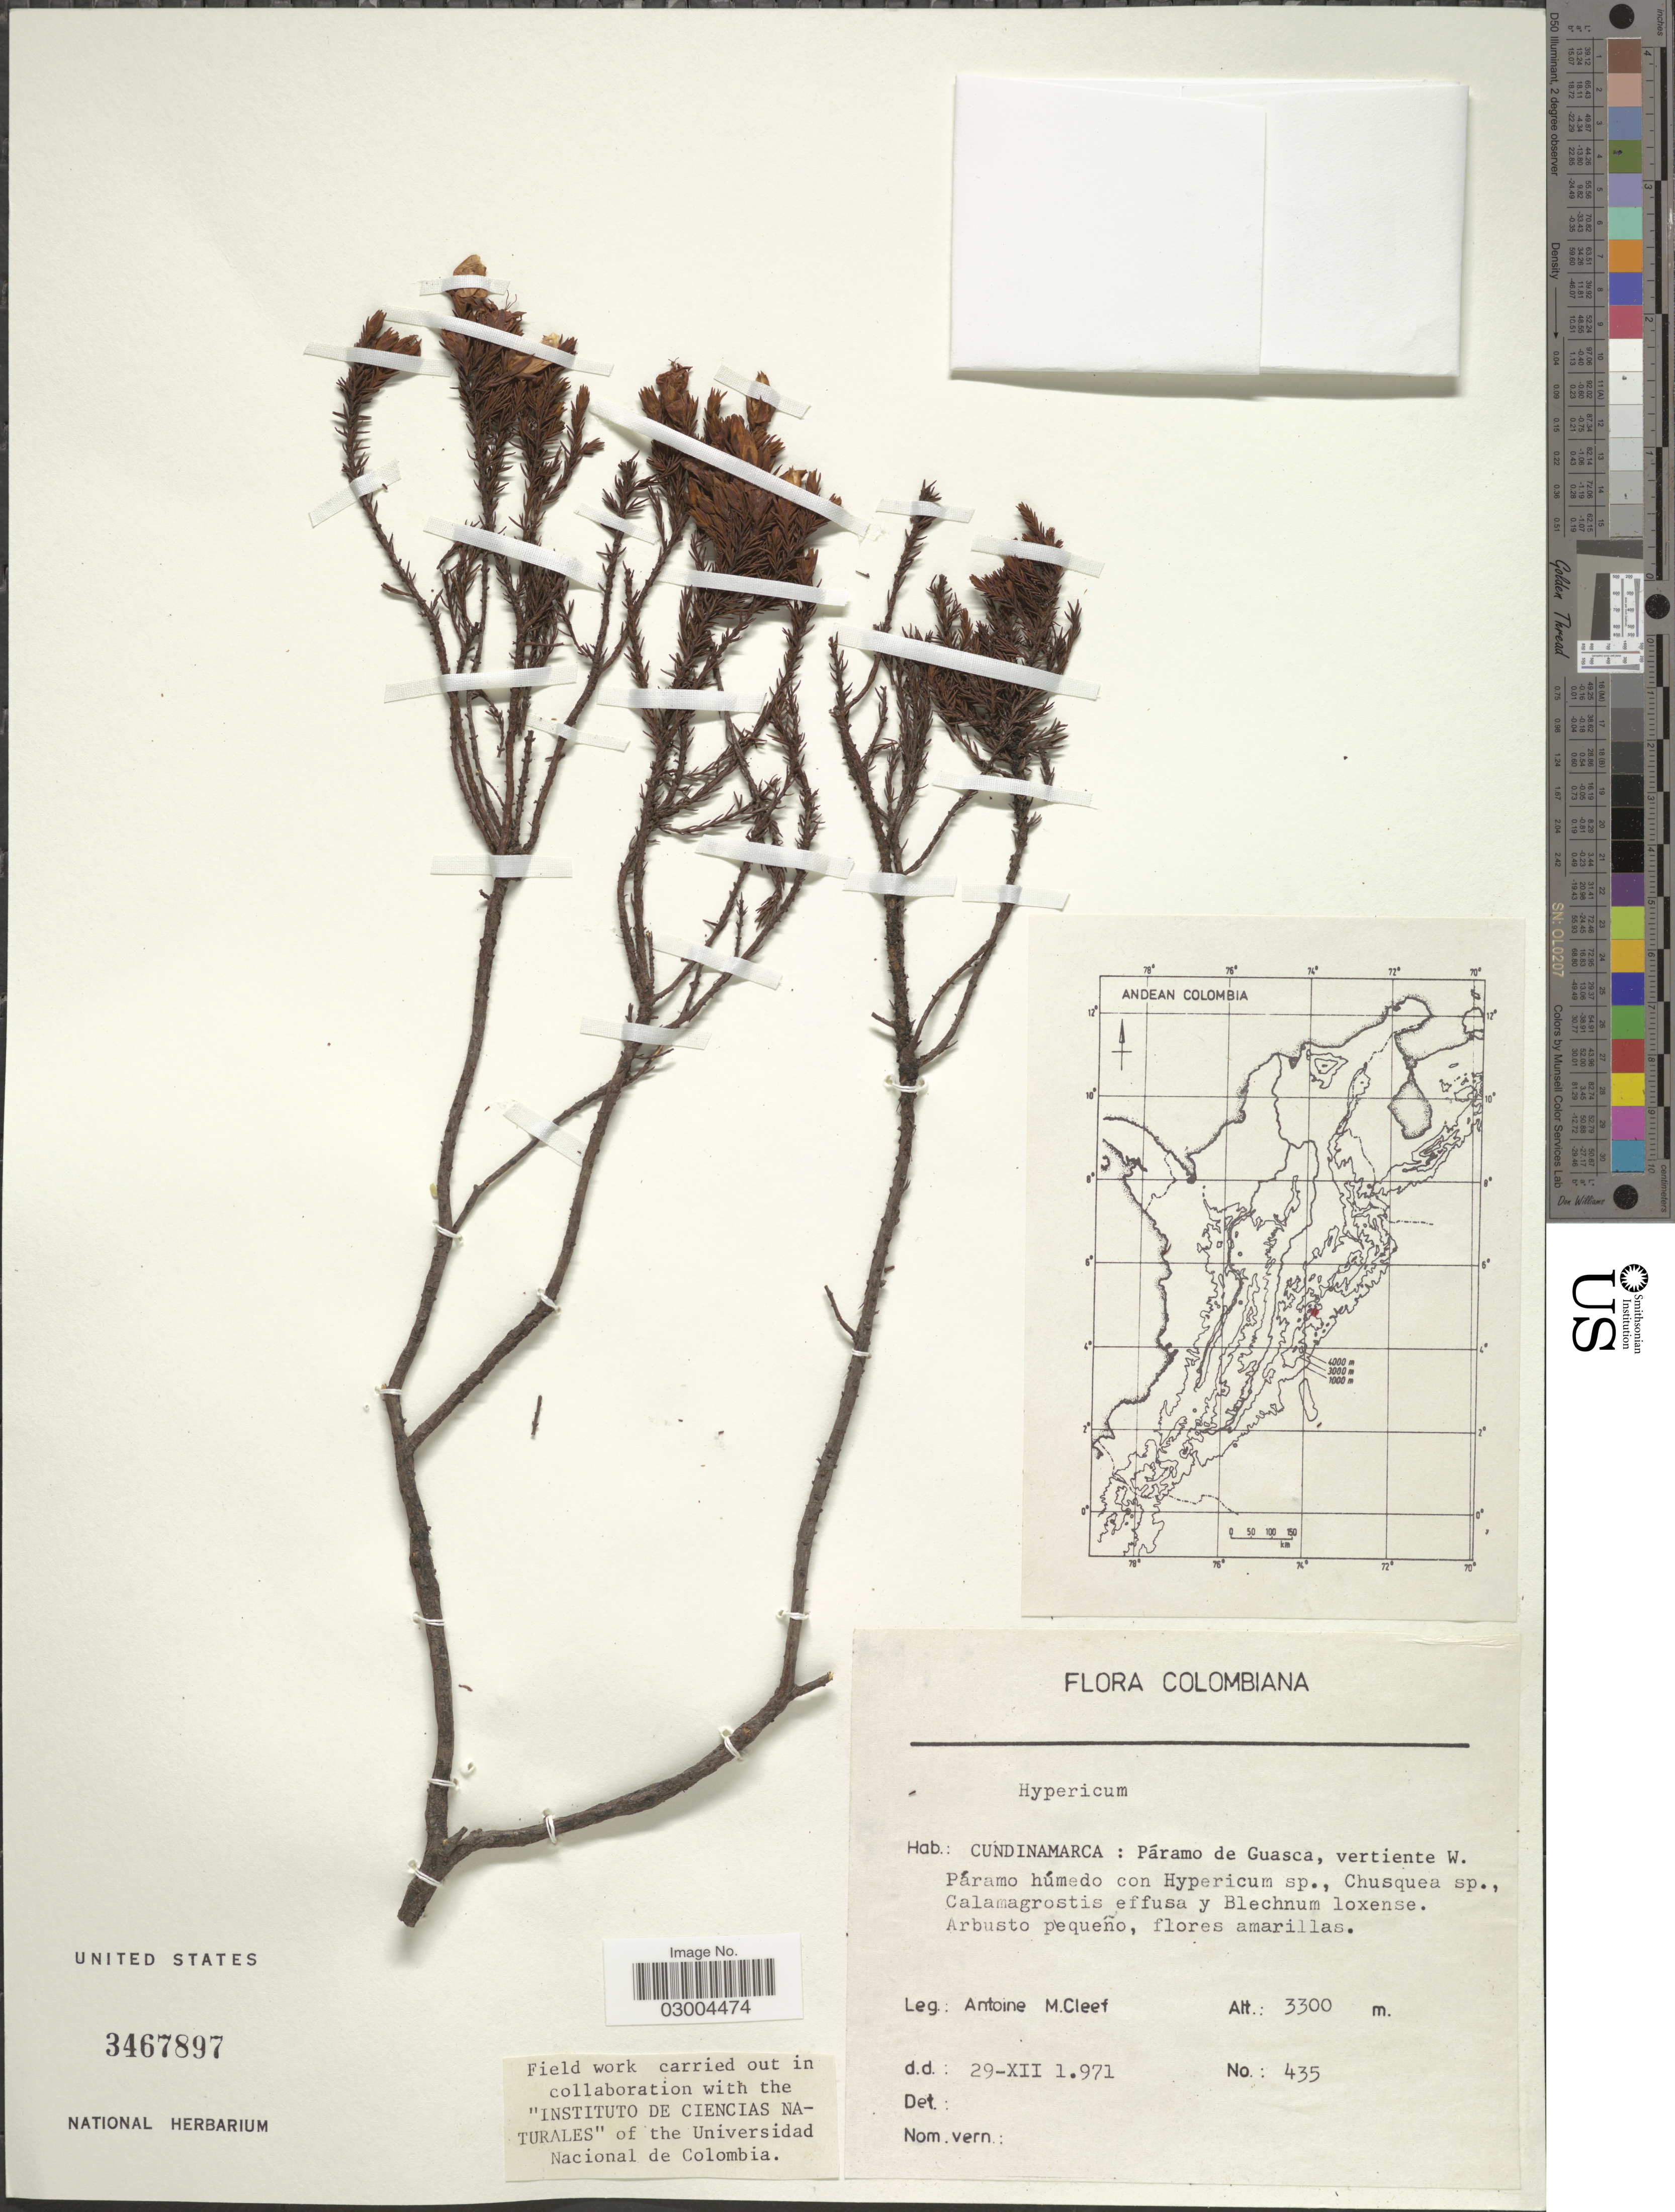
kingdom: Plantae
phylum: Tracheophyta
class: Magnoliopsida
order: Malpighiales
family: Hypericaceae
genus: Hypericum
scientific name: Hypericum sp.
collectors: A. M. Cleef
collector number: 435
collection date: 1971-12-29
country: Colombia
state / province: Cundinamarca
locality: Páramo de Guasca, vertiente W.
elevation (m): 3300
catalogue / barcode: US 3467897